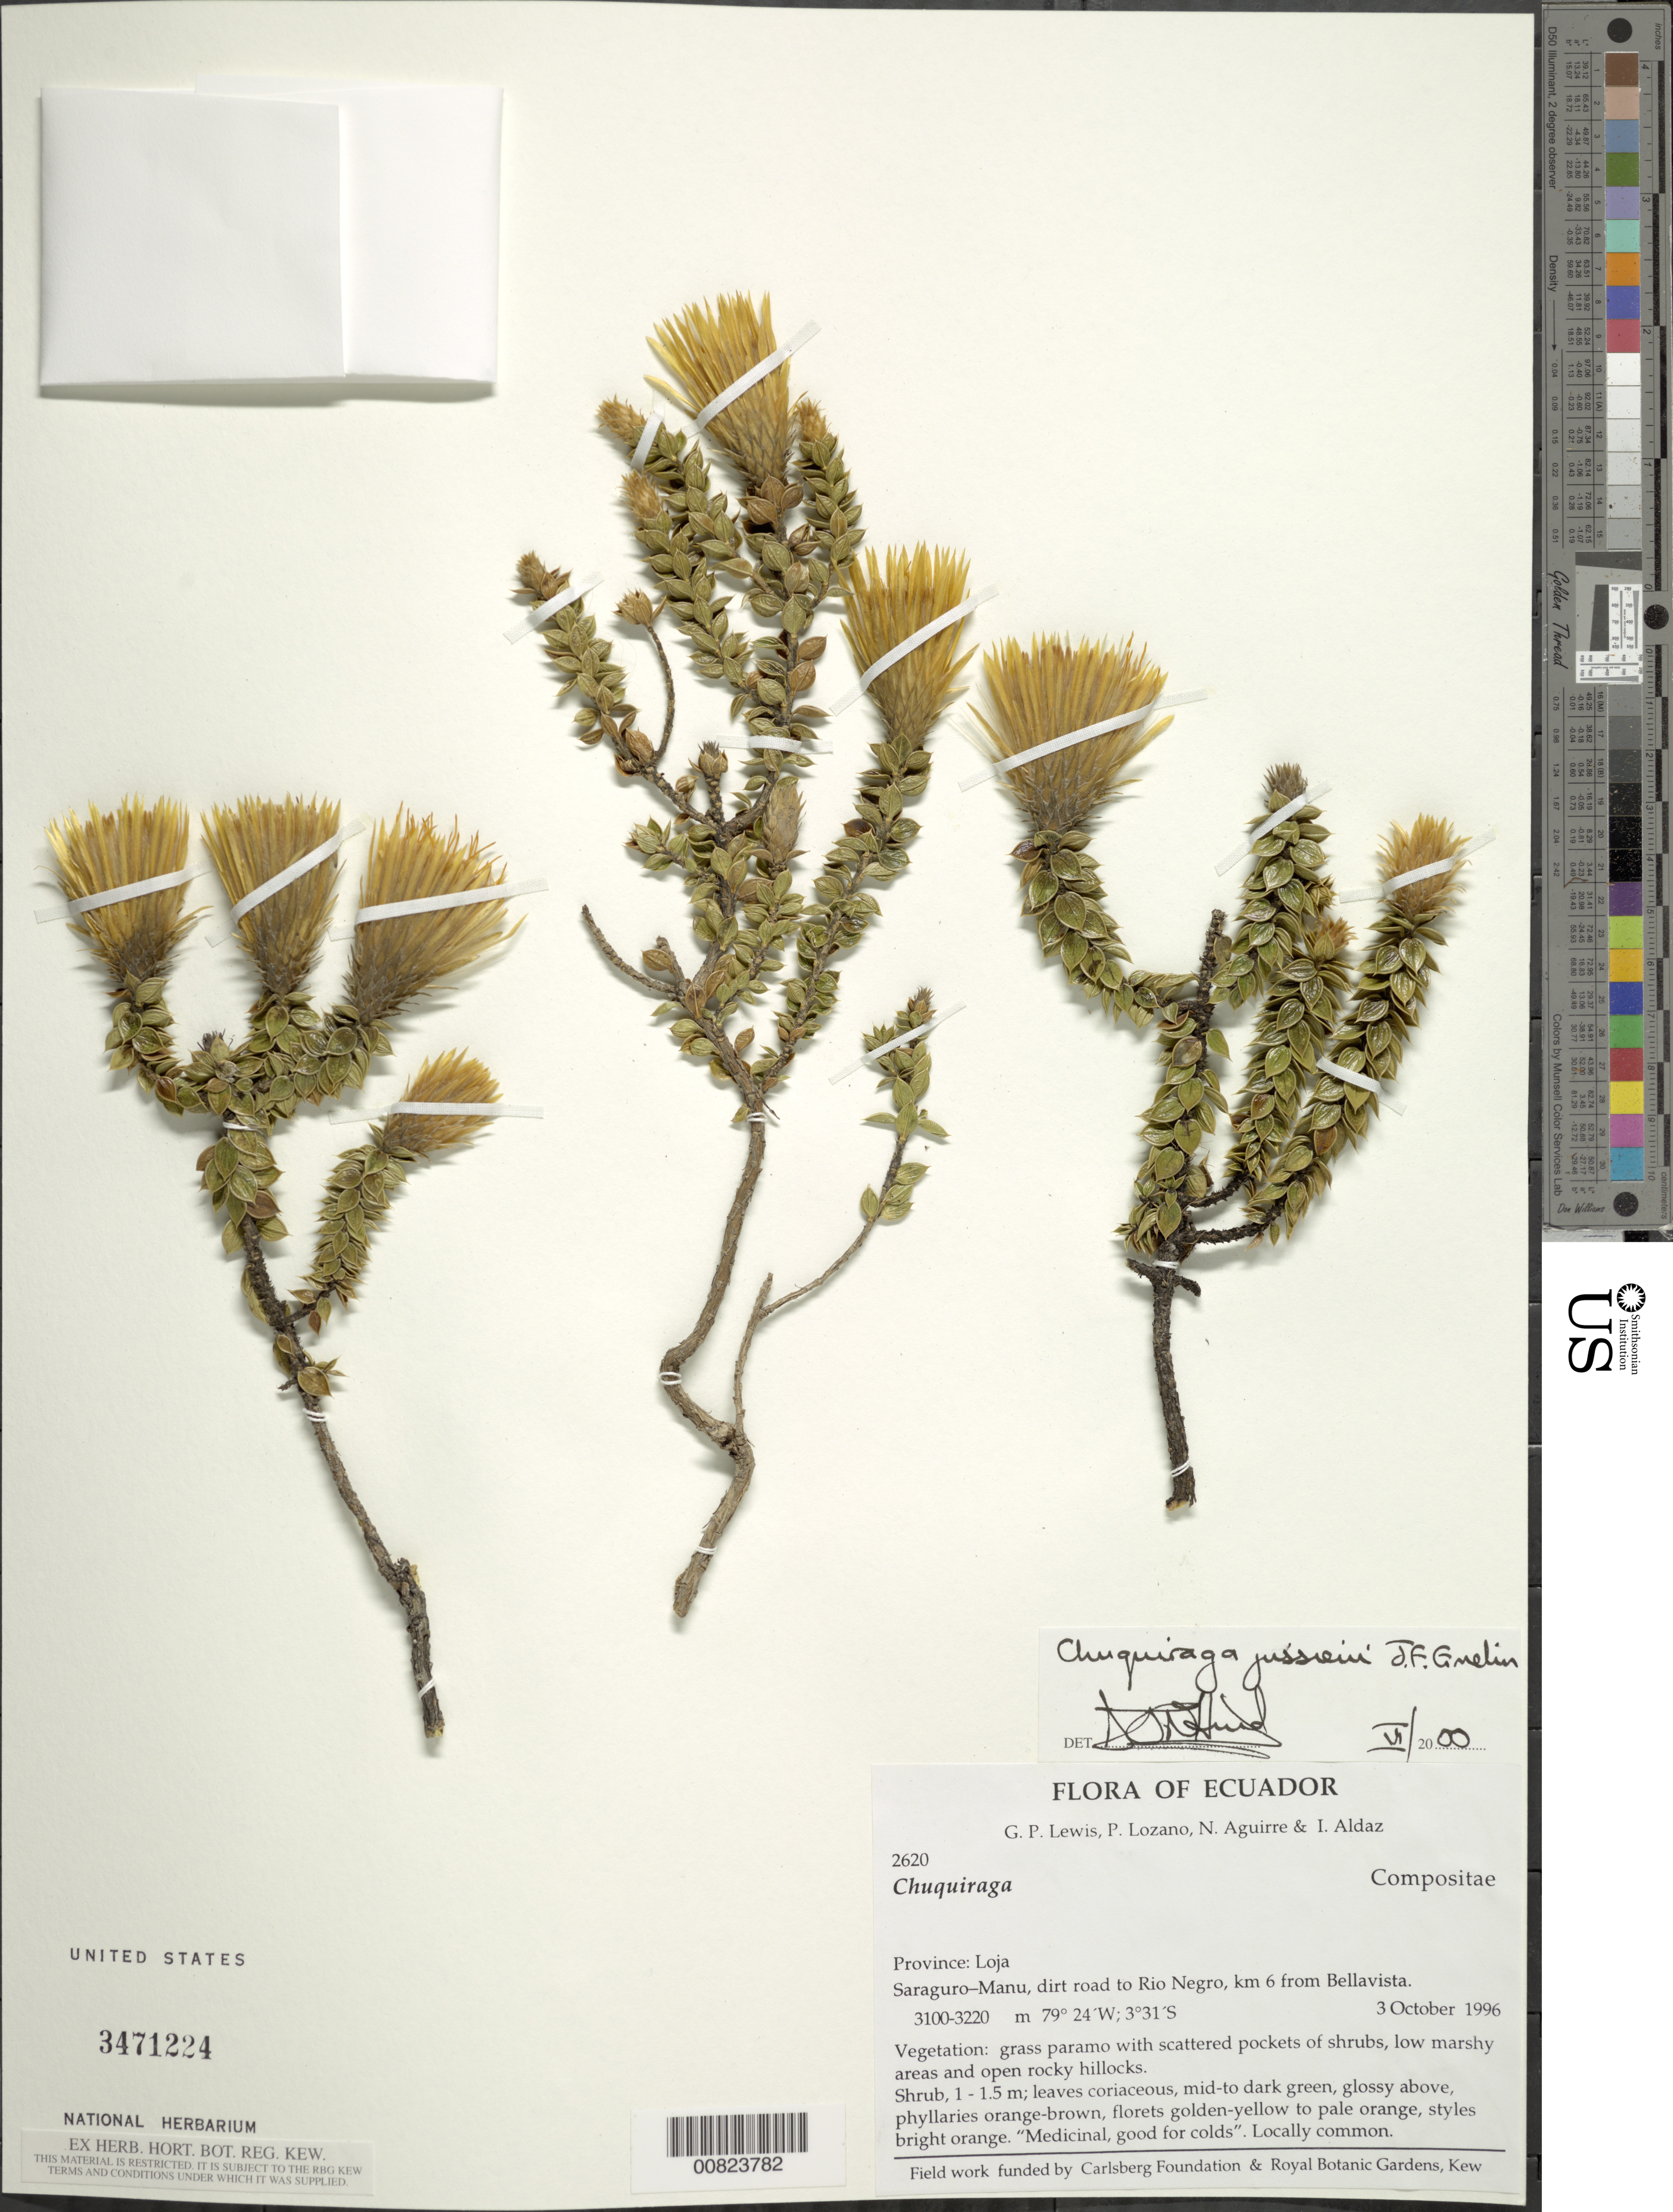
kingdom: Plantae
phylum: Tracheophyta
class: Magnoliopsida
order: Asterales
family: Asteraceae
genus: Chuquiraga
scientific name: Chuquiraga jussieui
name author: J.F. Gmel.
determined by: Hind, N.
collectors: G. P. Lewis, P. Lozano, N. Aguirre & I. Aldaz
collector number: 2620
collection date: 1996-10-03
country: Ecuador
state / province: Loja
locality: Saraguro to Manu, dirt road to Río Negro, km 6 from Bellavista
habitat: Grass paramo with scattered pockets of shrubs, low marshy areas and open rocky hillocks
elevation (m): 3100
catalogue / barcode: US 3471224